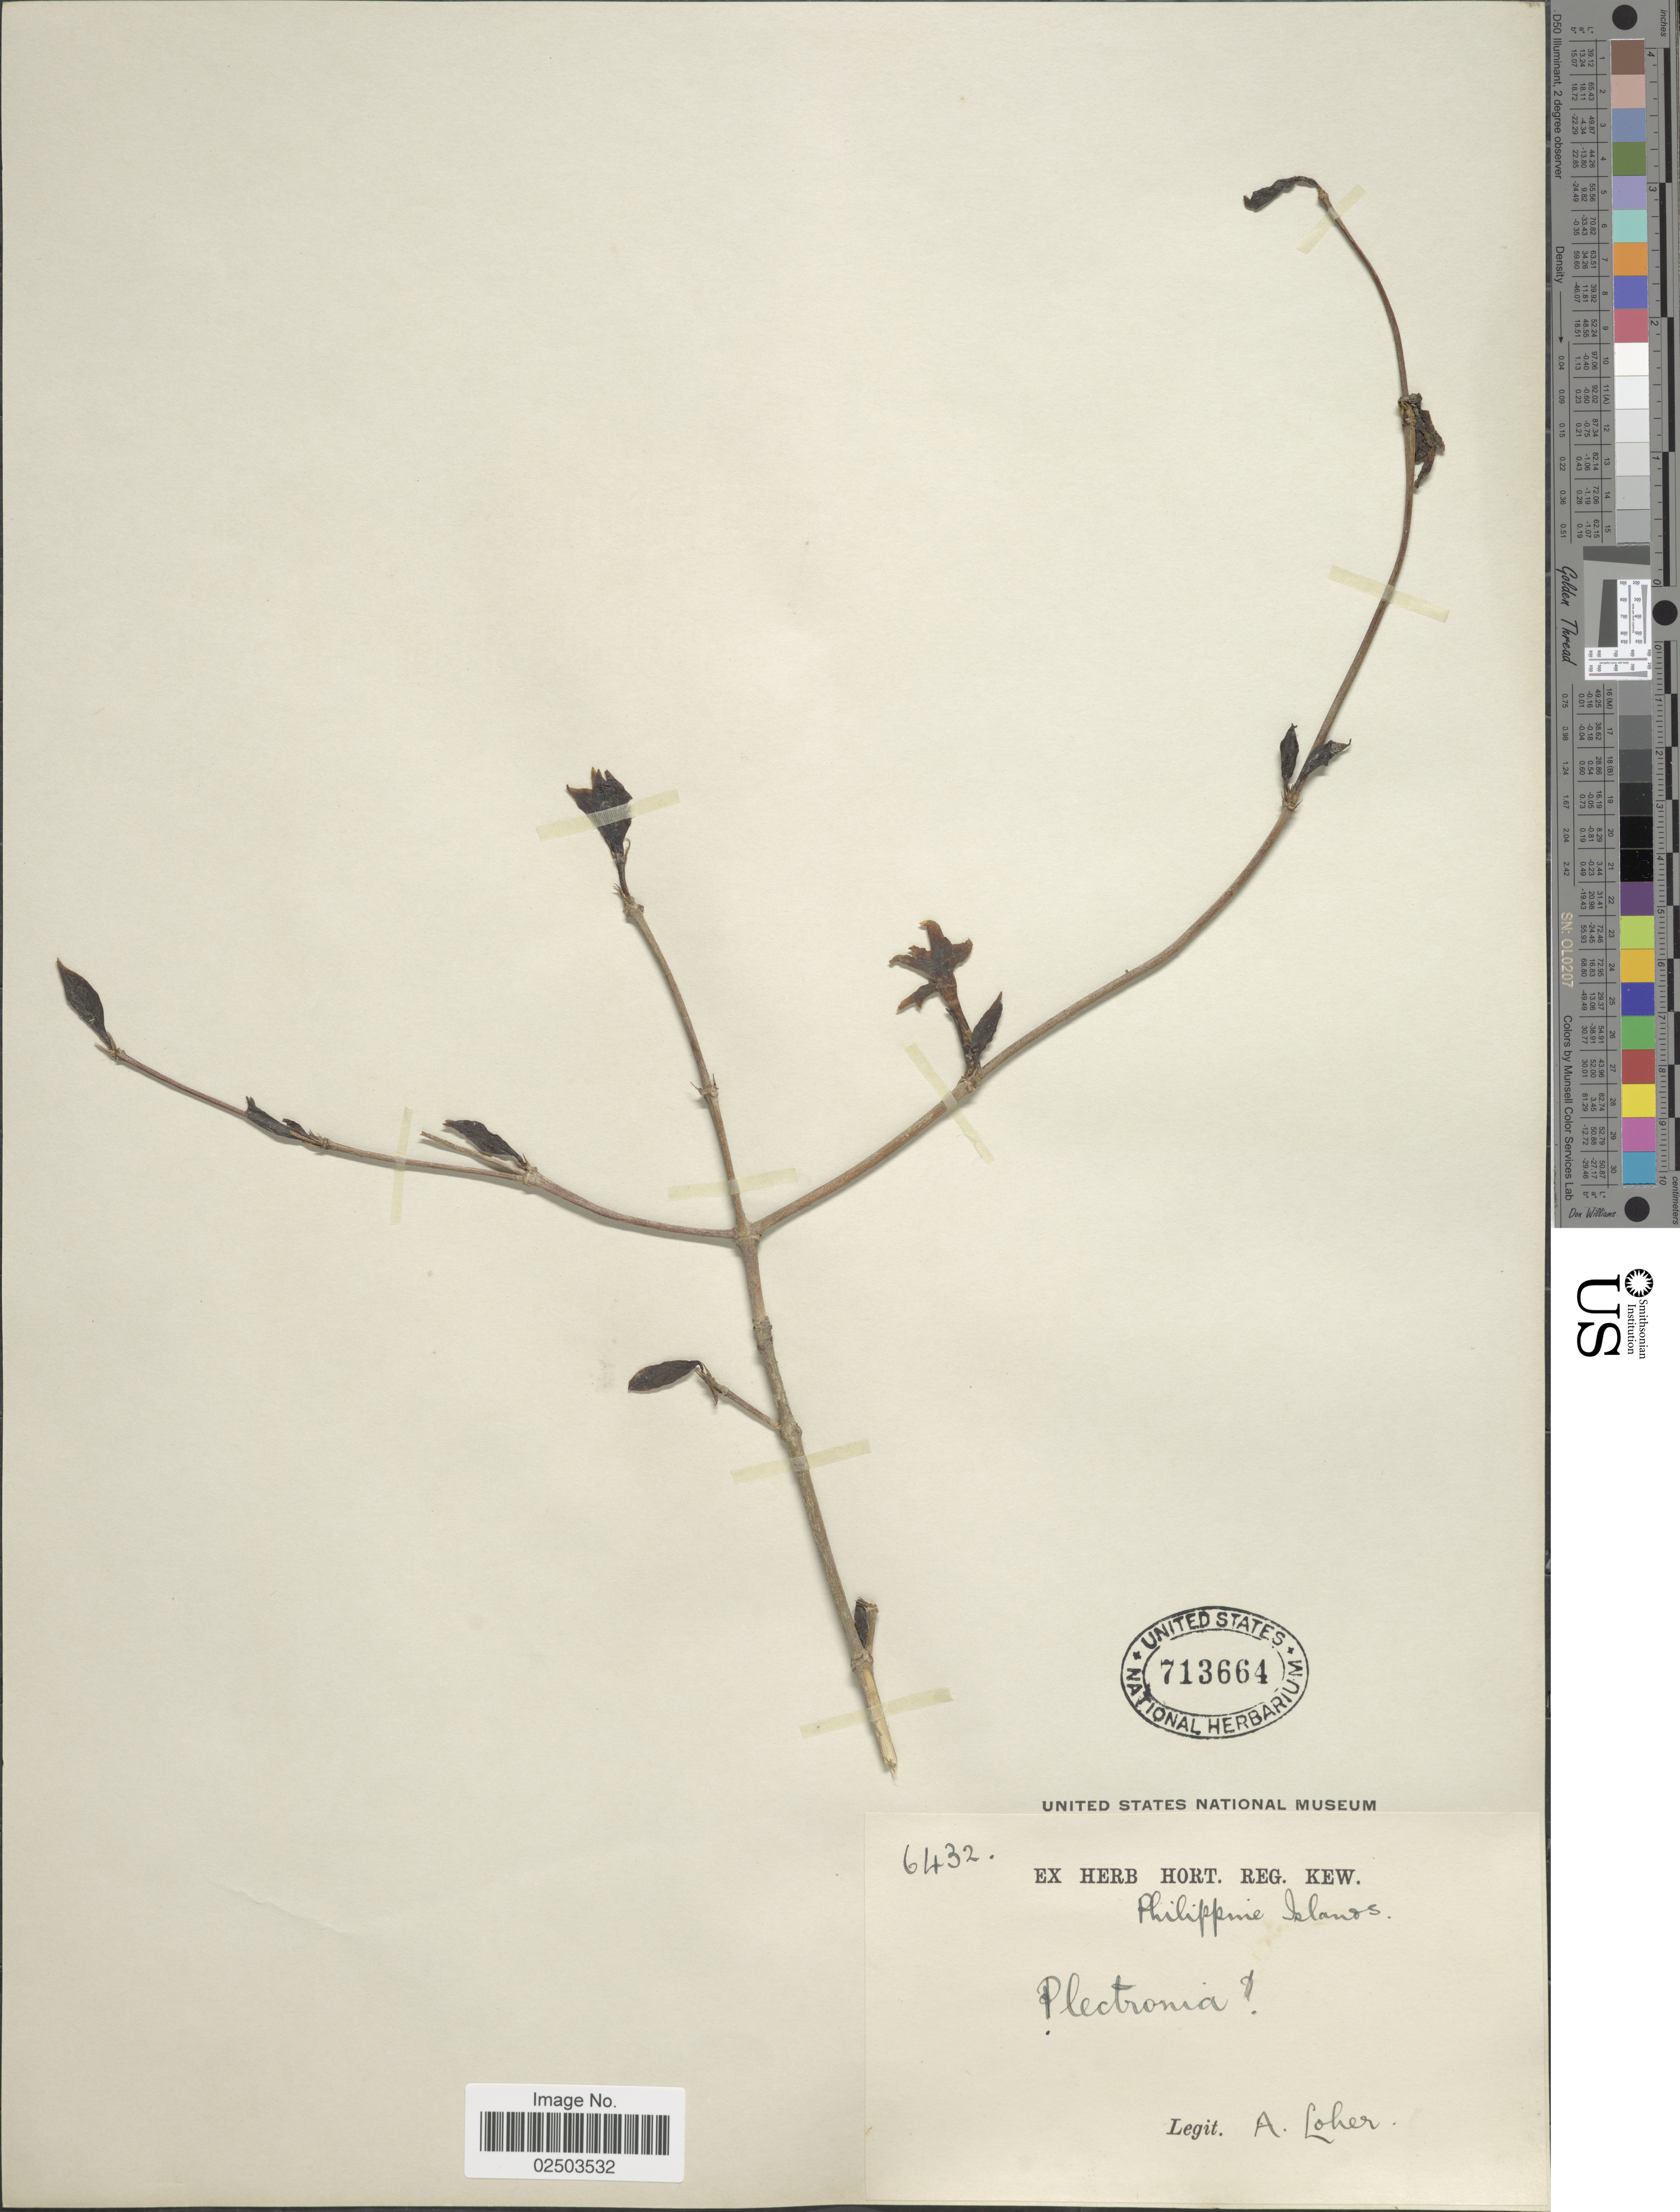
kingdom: Plantae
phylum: Tracheophyta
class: Magnoliopsida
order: Gentianales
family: Rubiaceae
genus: Bridsonia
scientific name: Bridsonia chamaedendrum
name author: (Kuntze) Verstraete & A.E. van Wyk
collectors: A. Loher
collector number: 6432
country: Philippines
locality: Philippine Islands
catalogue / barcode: US 713664